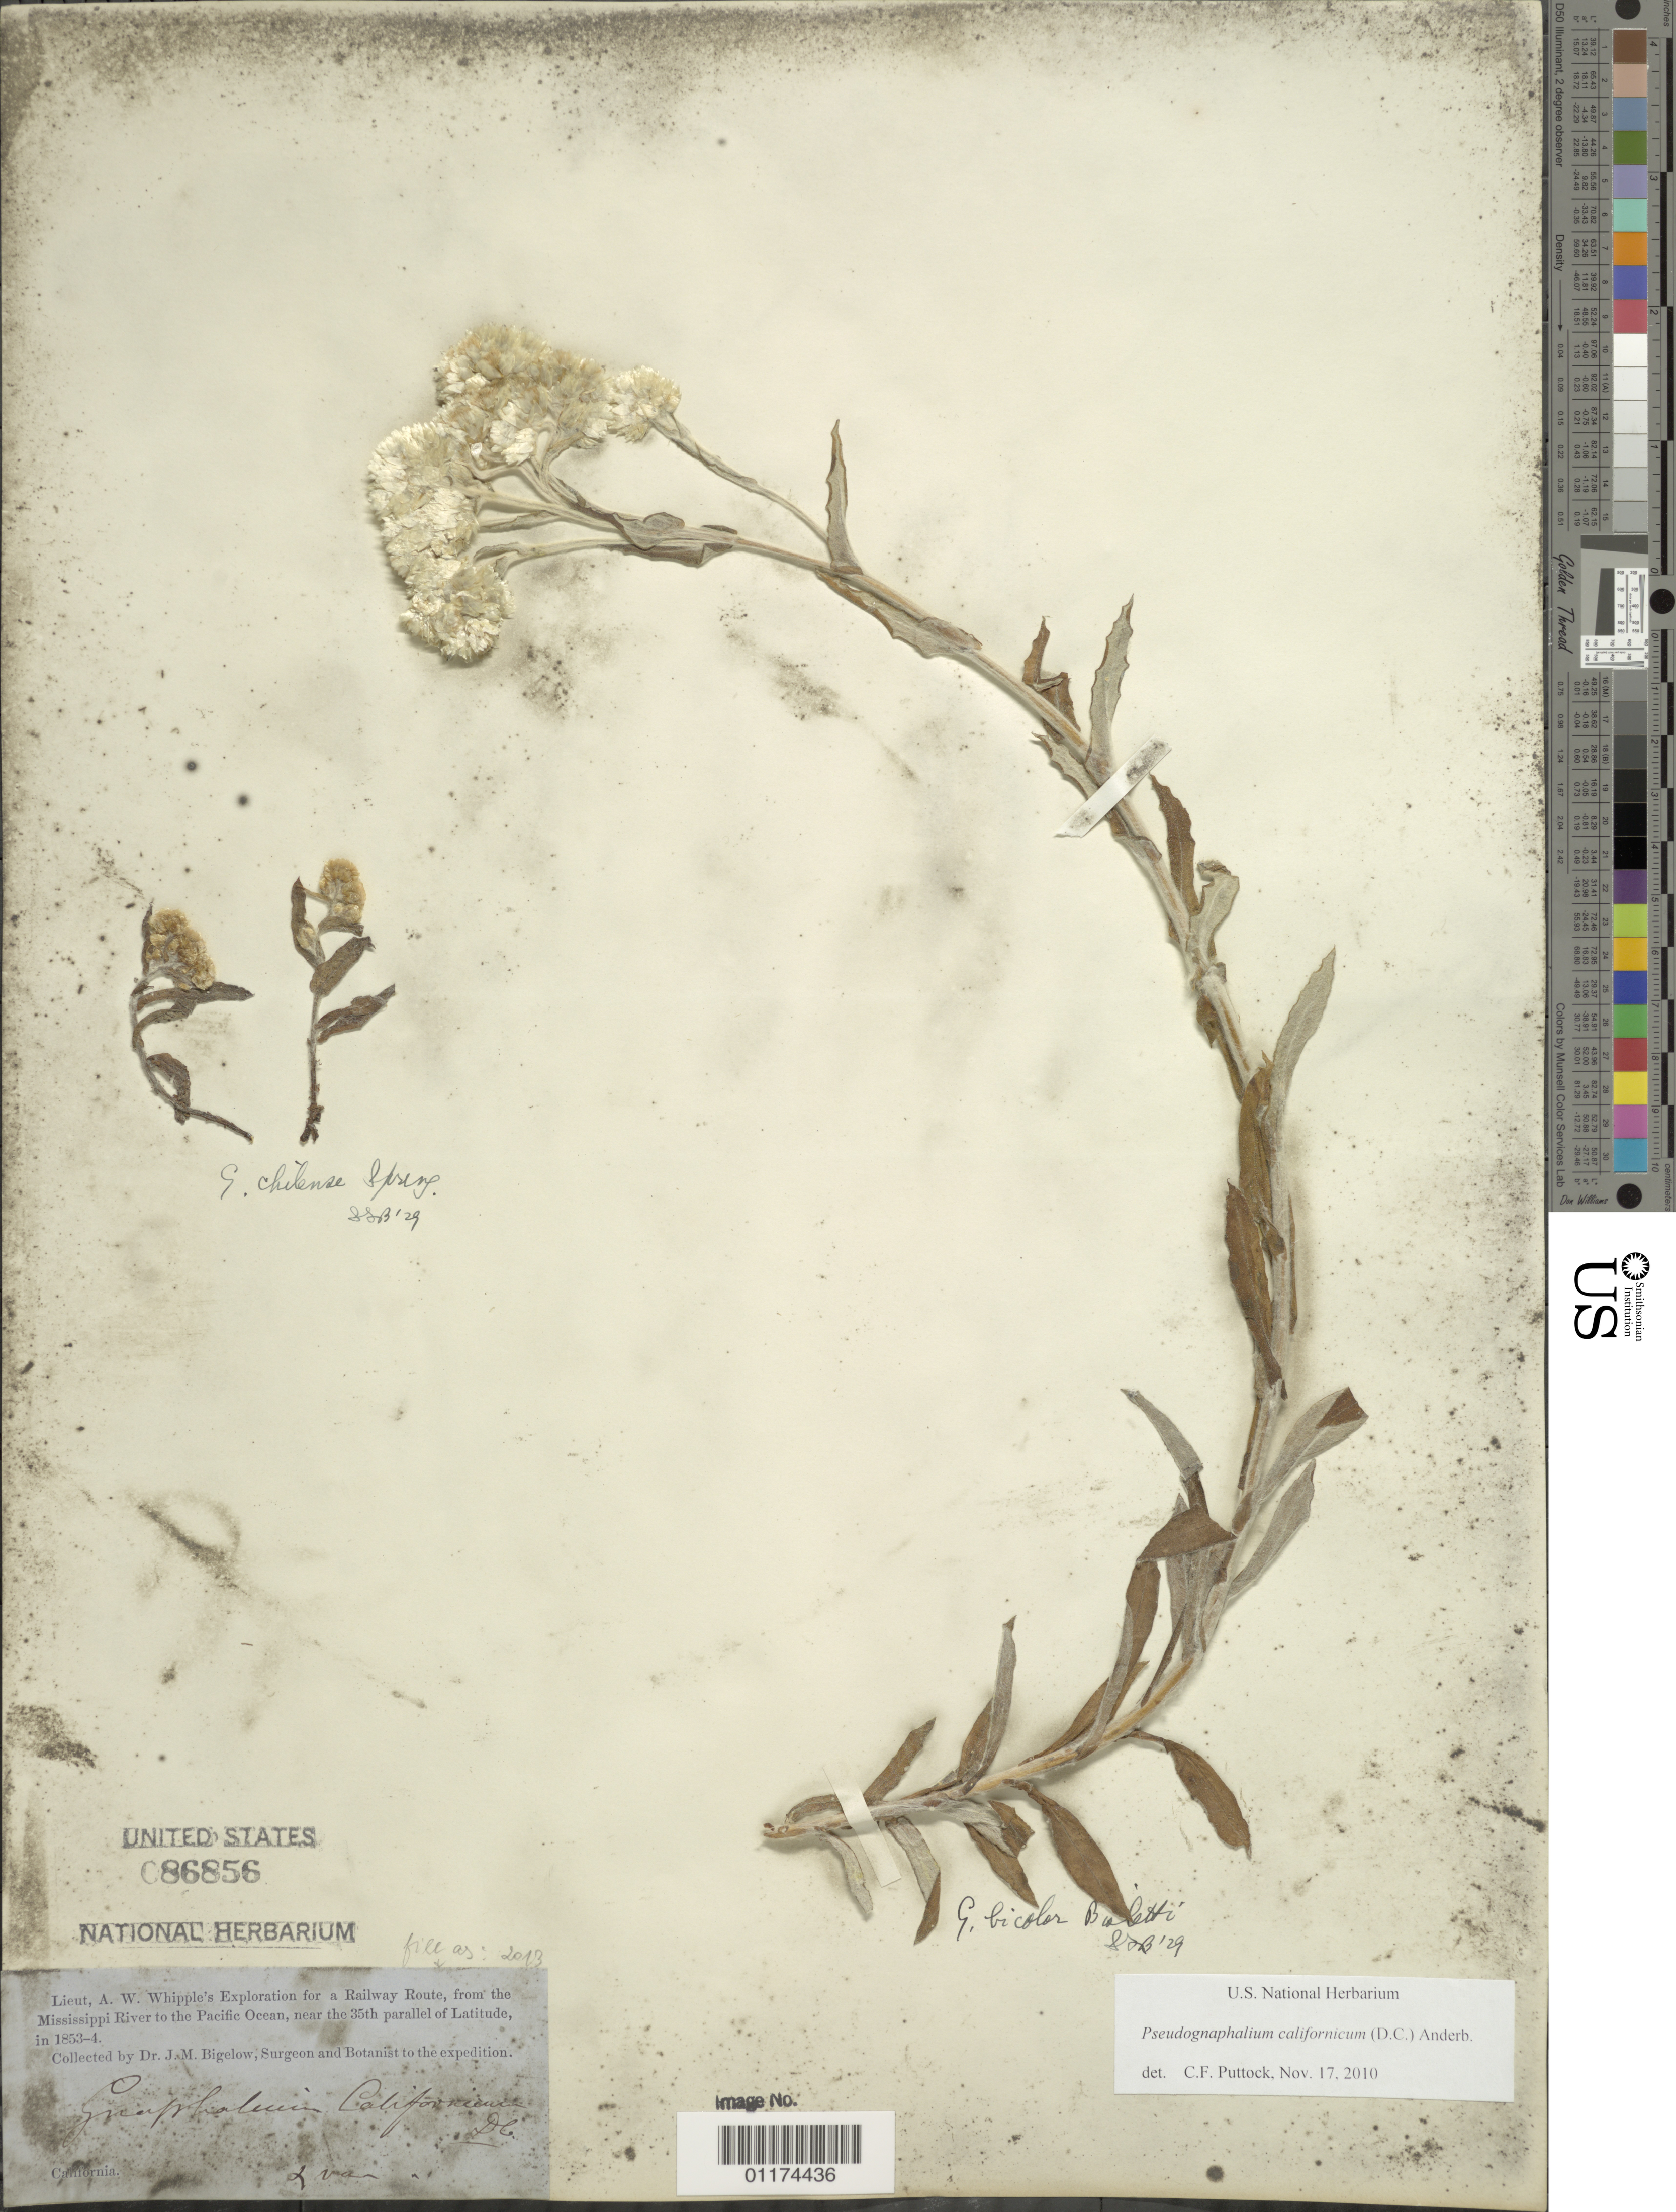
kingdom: Plantae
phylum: Tracheophyta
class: Magnoliopsida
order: Asterales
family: Asteraceae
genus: Pseudognaphalium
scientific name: Pseudognaphalium californicum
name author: (DC.) Anderb.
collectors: J. M. Bigelow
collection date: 1853/1854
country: United States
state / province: California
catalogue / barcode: US 86856